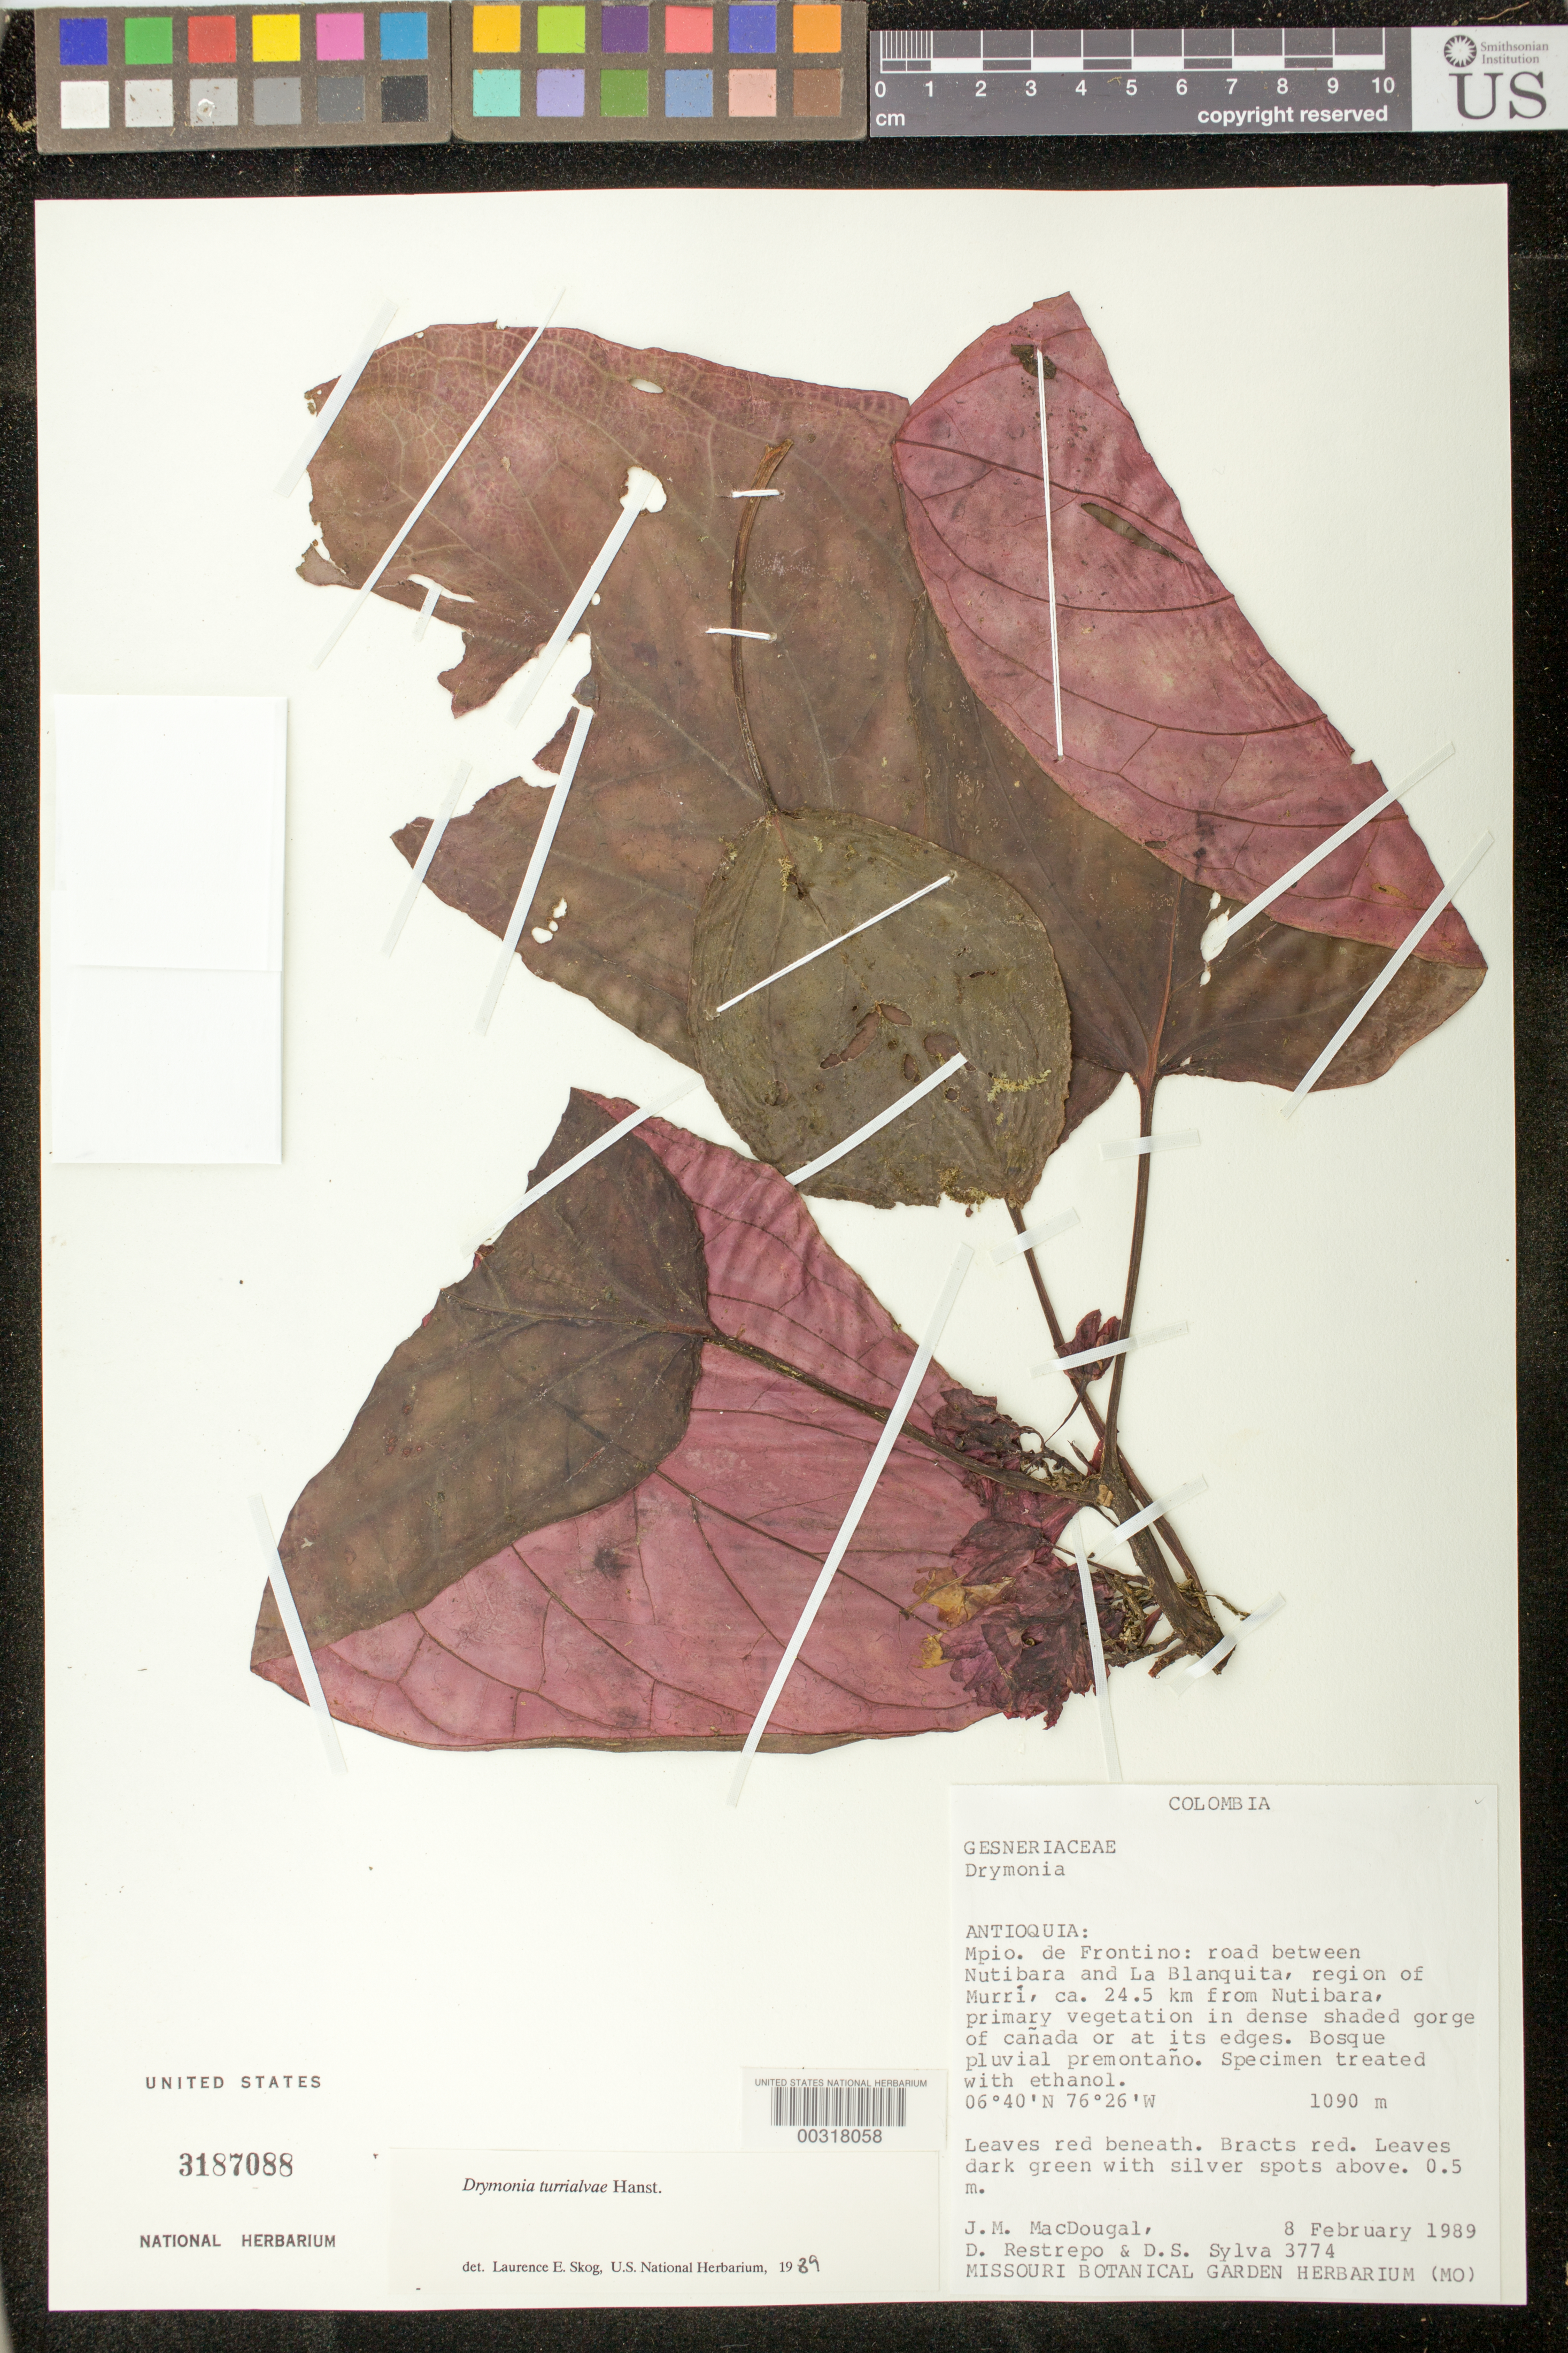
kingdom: Plantae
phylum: Tracheophyta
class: Magnoliopsida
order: Lamiales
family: Gesneriaceae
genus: Drymonia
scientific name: Drymonia turrialvae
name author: Hanst.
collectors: J. M. MacDougal, D. Restrepo & D. Sylva-S.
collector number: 3774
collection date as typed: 08 Feb 1989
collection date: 1989-02-08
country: Colombia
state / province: Antioquia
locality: Mun. of Frontino, road between Nutibara and La Blanquita, region of Murri, ca 24.5 km from Nutibara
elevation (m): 1090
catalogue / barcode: US 3187088